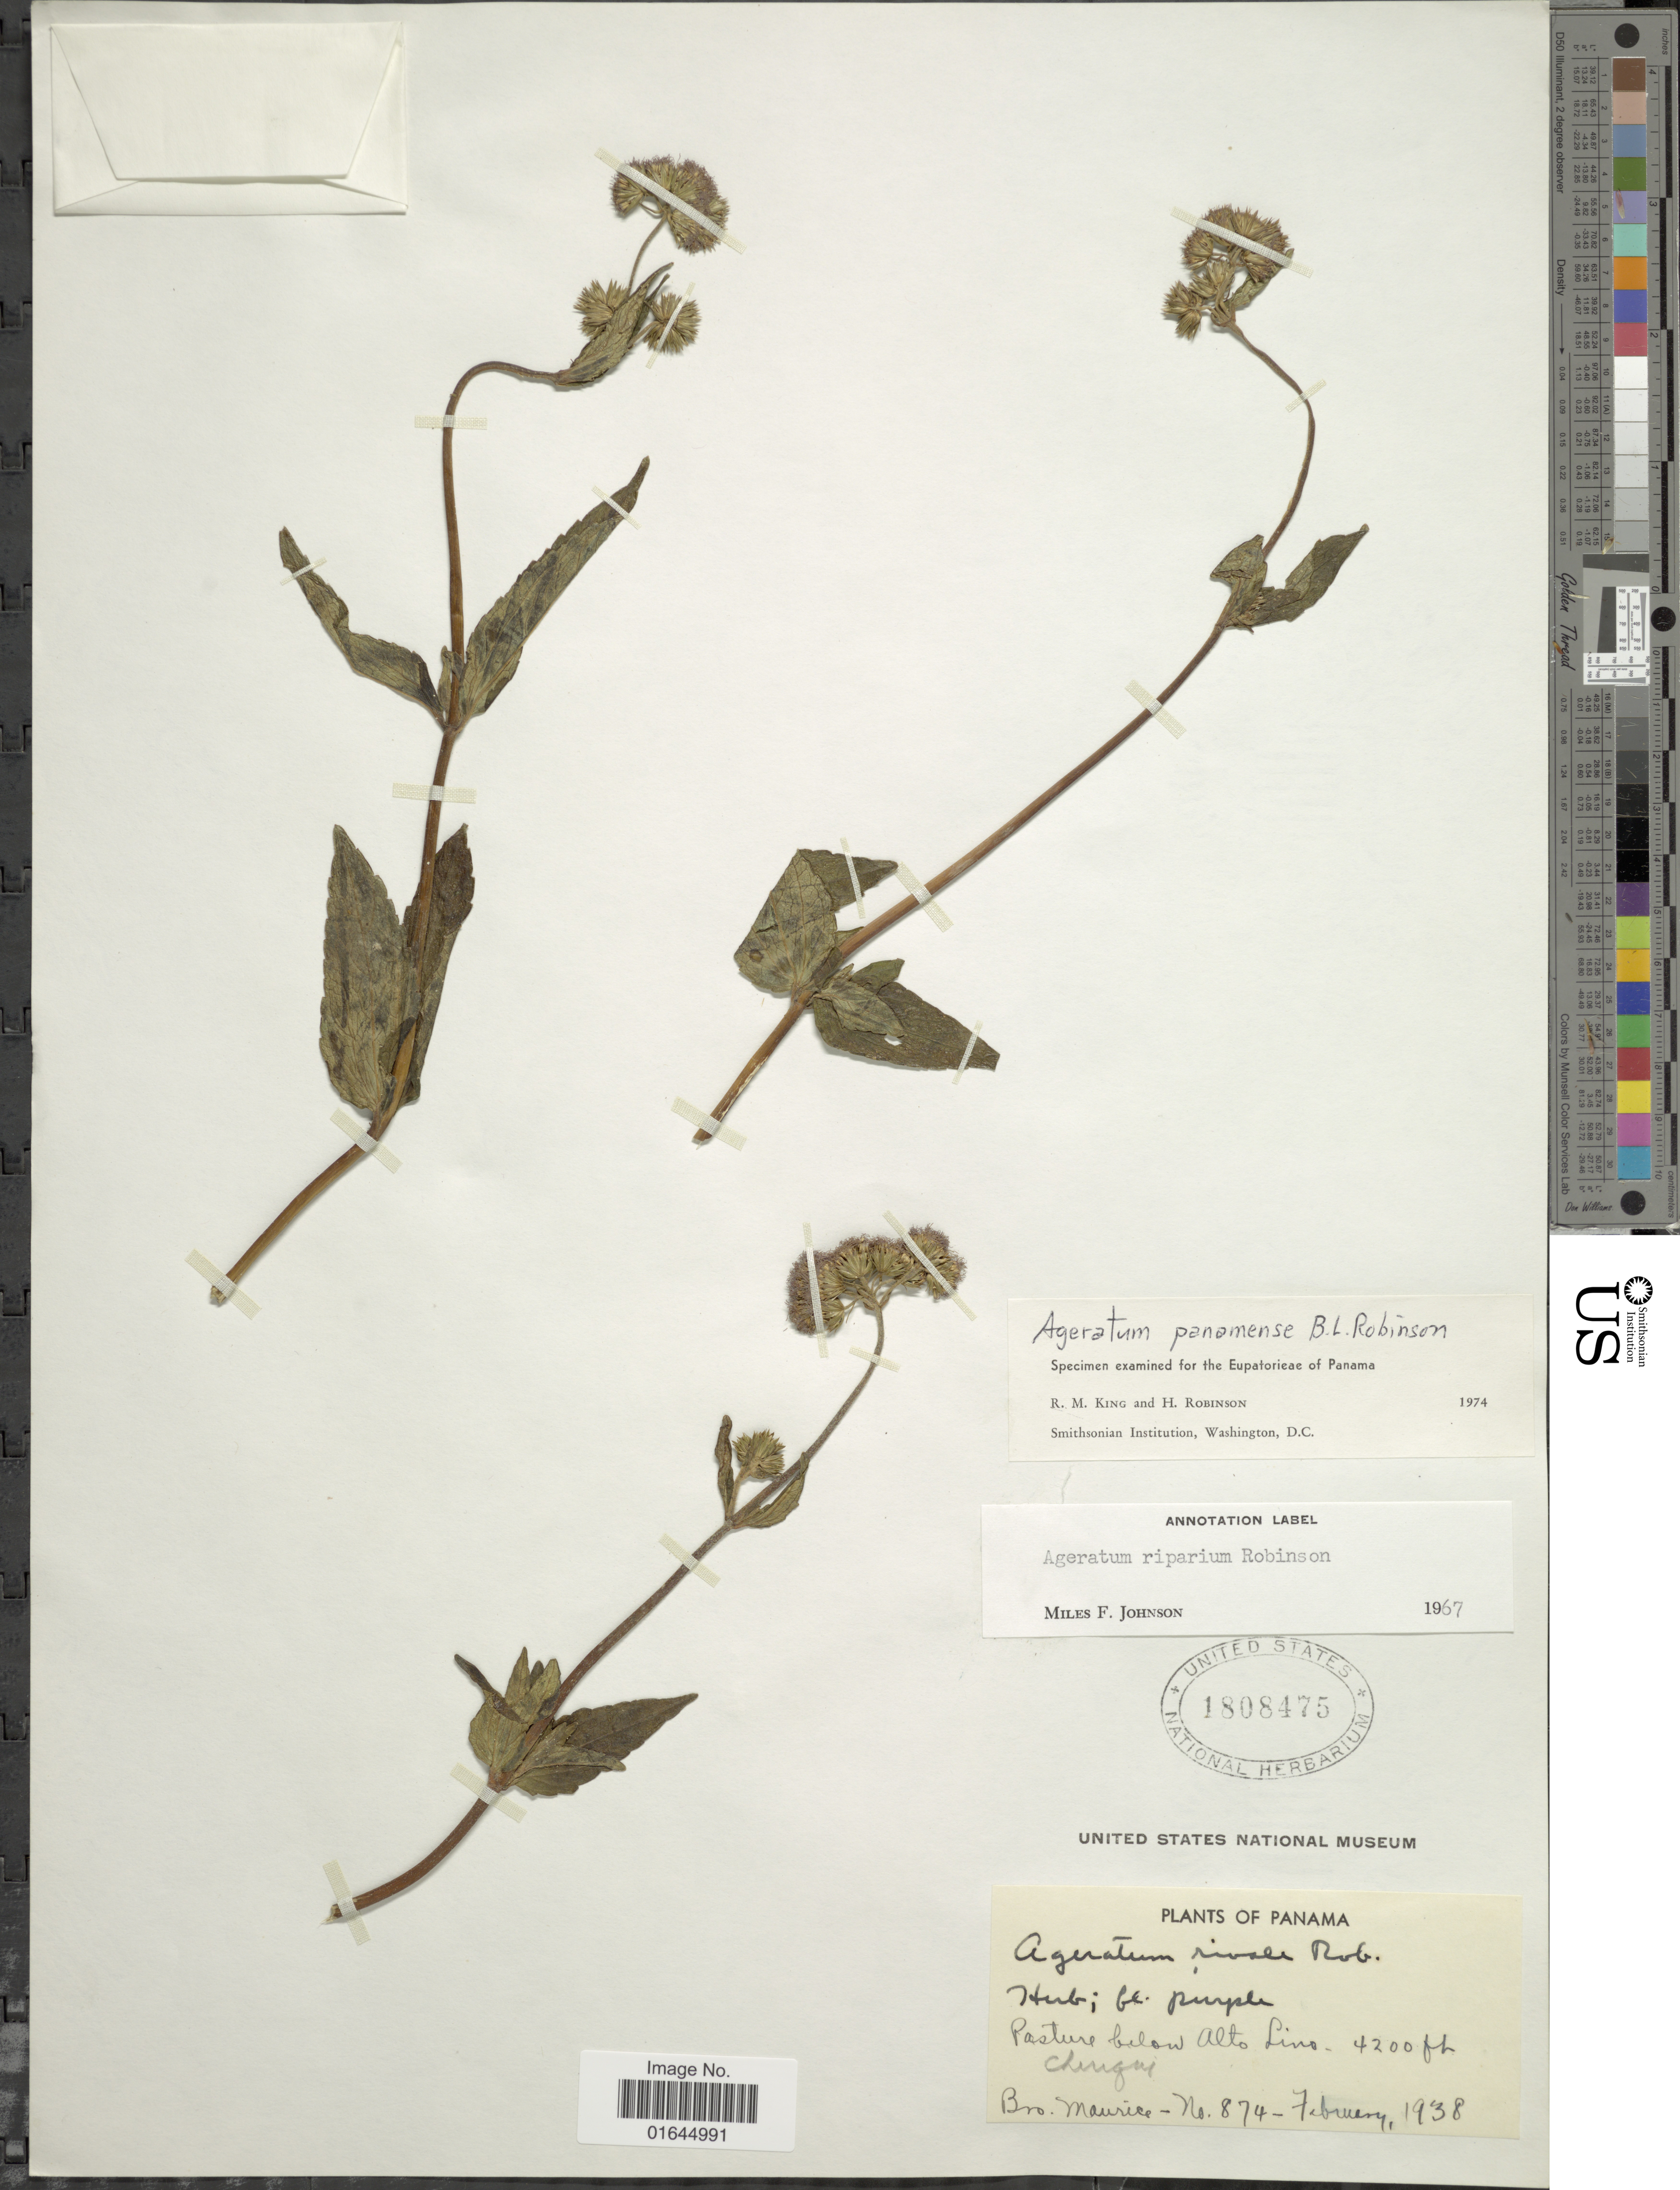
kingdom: Plantae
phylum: Tracheophyta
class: Magnoliopsida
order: Asterales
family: Asteraceae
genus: Ageratum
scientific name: Ageratum panamense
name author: B.L. Rob.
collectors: B. Maurice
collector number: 874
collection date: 1938-02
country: Panama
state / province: Chiriqui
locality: Pasture below Alto Lino.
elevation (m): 1280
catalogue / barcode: US 1808475